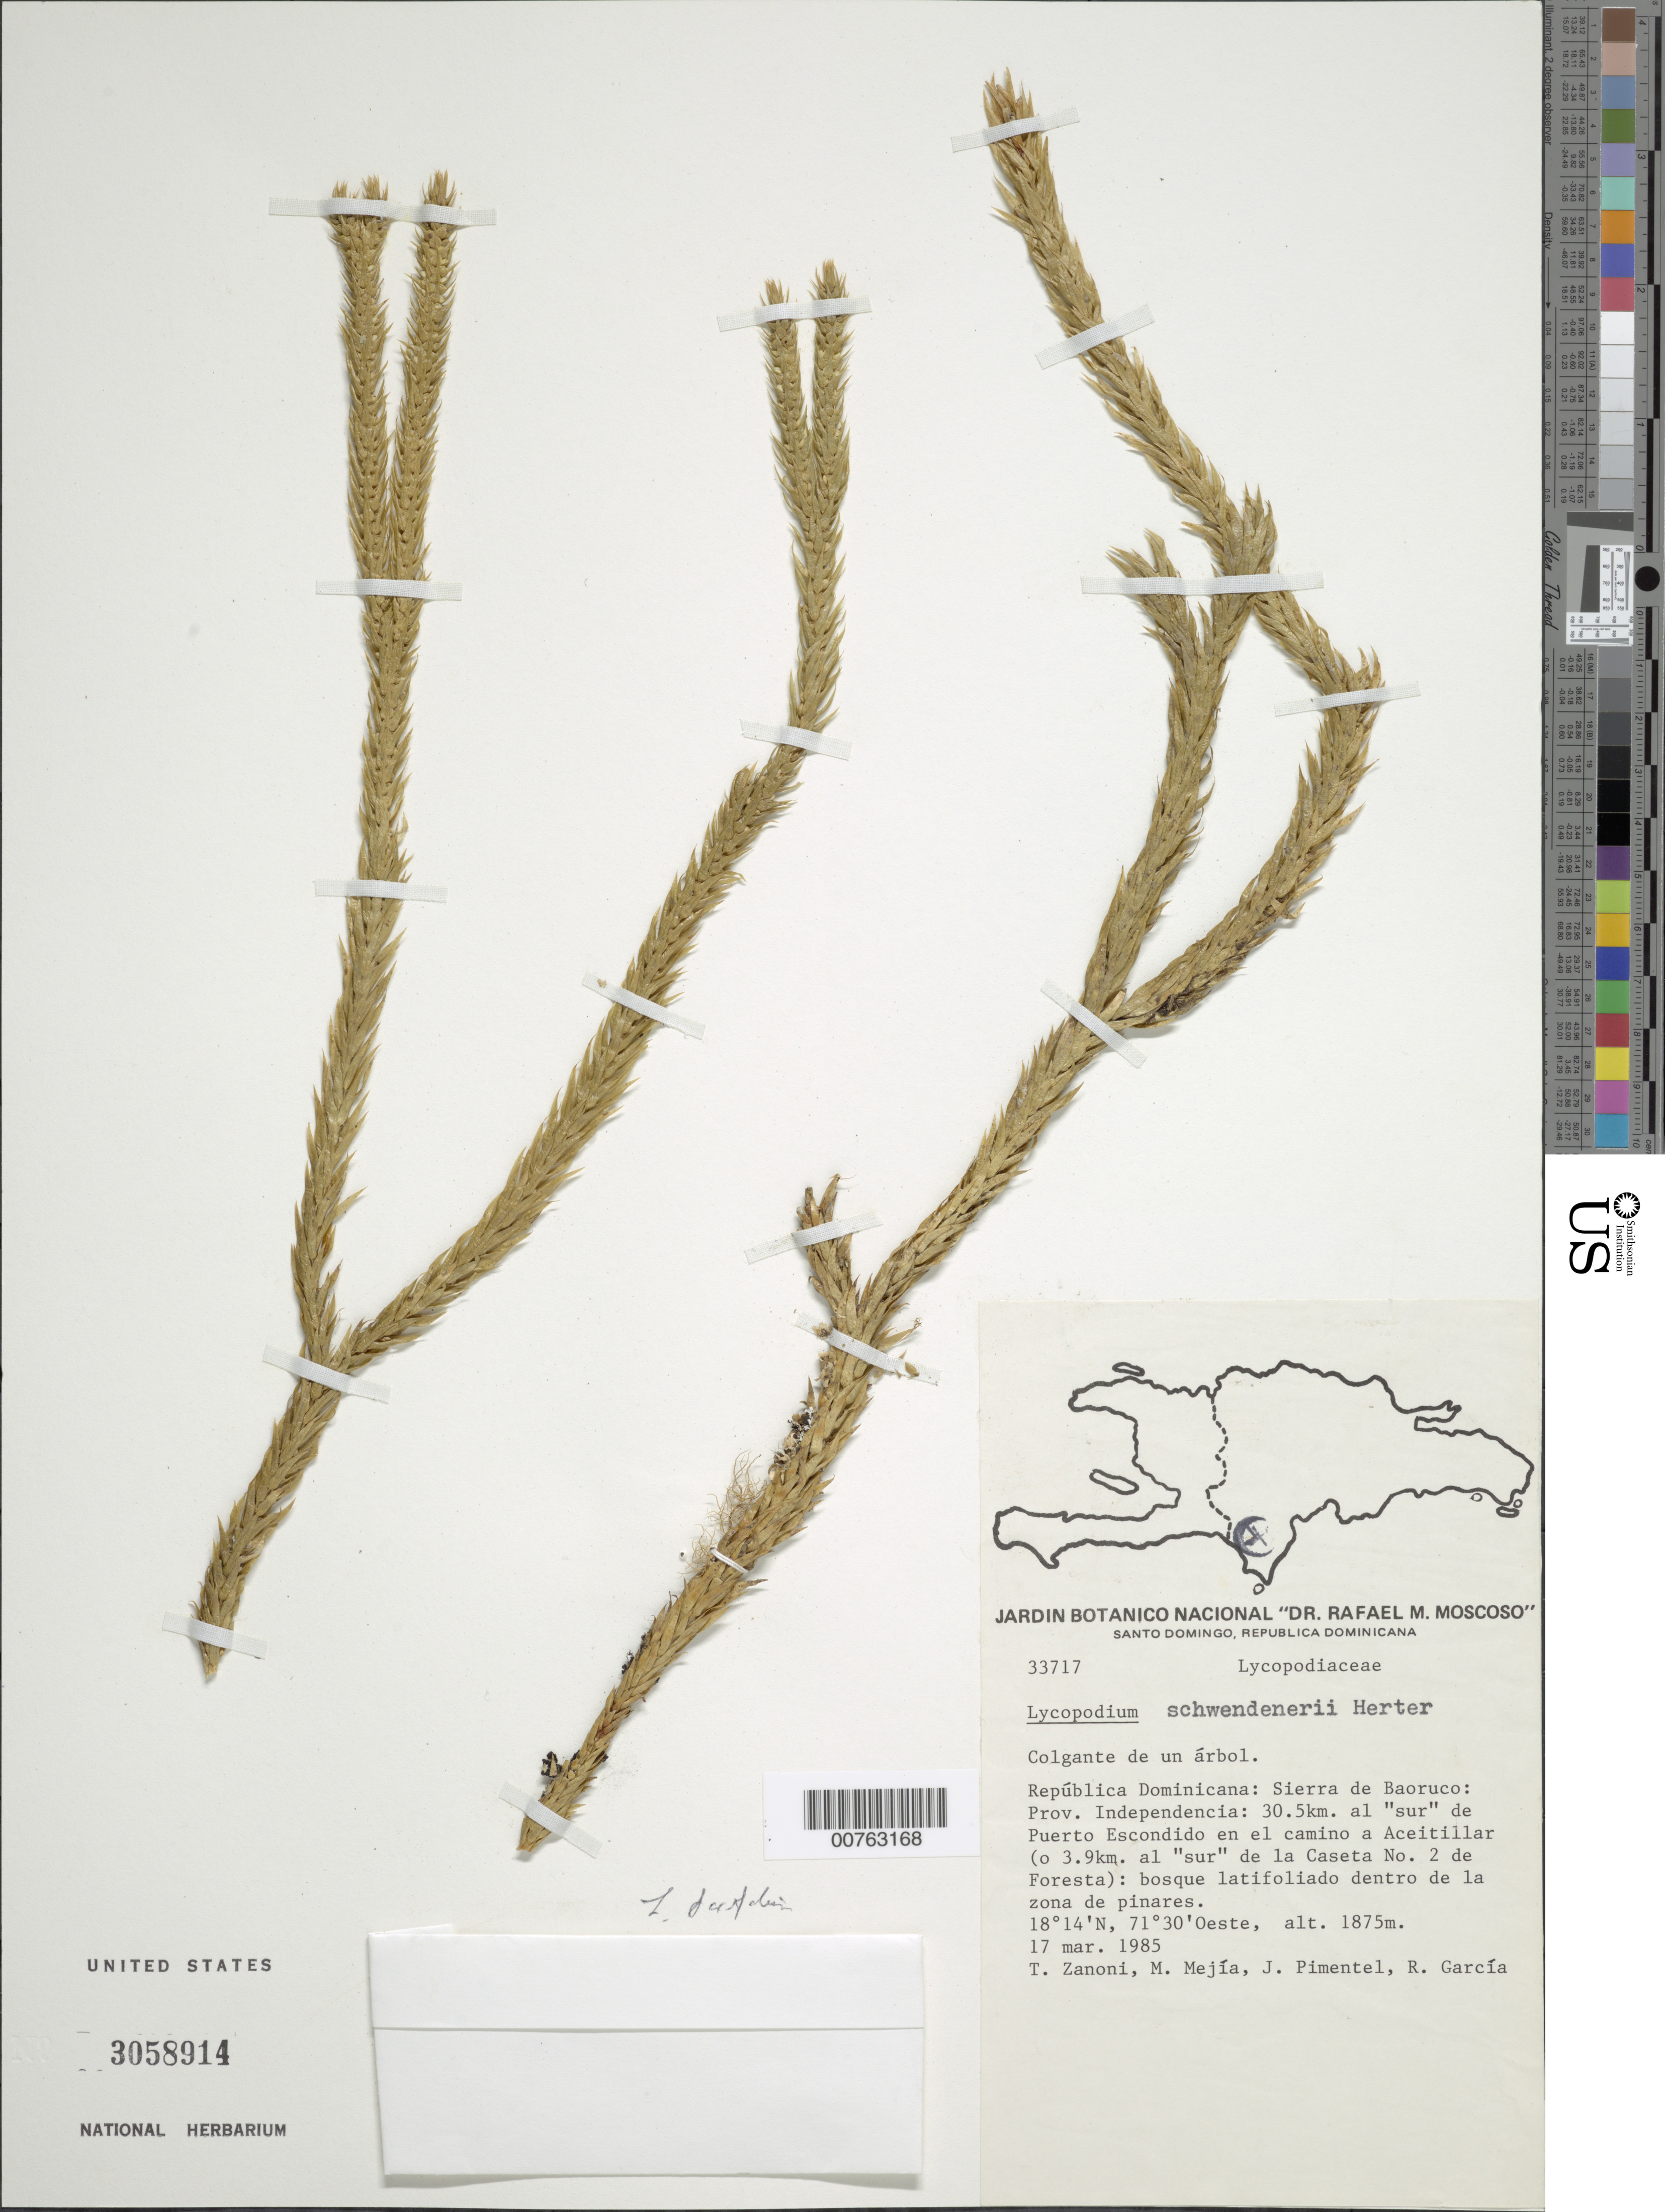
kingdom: Plantae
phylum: Tracheophyta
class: Lycopodiopsida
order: Lycopodiales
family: Lycopodiaceae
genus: Phlegmariurus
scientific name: Phlegmariurus taxifolius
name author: (Sw.) Á. Löve & D. Löve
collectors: T. A. Zanoni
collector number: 33717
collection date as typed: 17 Mar 1985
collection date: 1985-03-17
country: Dominican Republic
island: Hispaniola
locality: Sierra de Baoruco, Provincia Independencia, 30.5 km al S de Puerto Escondido en el camino a Aceitillar (o 3.9 km al S de la Caseta 2 de Foresta)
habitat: Bosque latifoliado dentro de la zona de pinares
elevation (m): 1875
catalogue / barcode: US 3058914